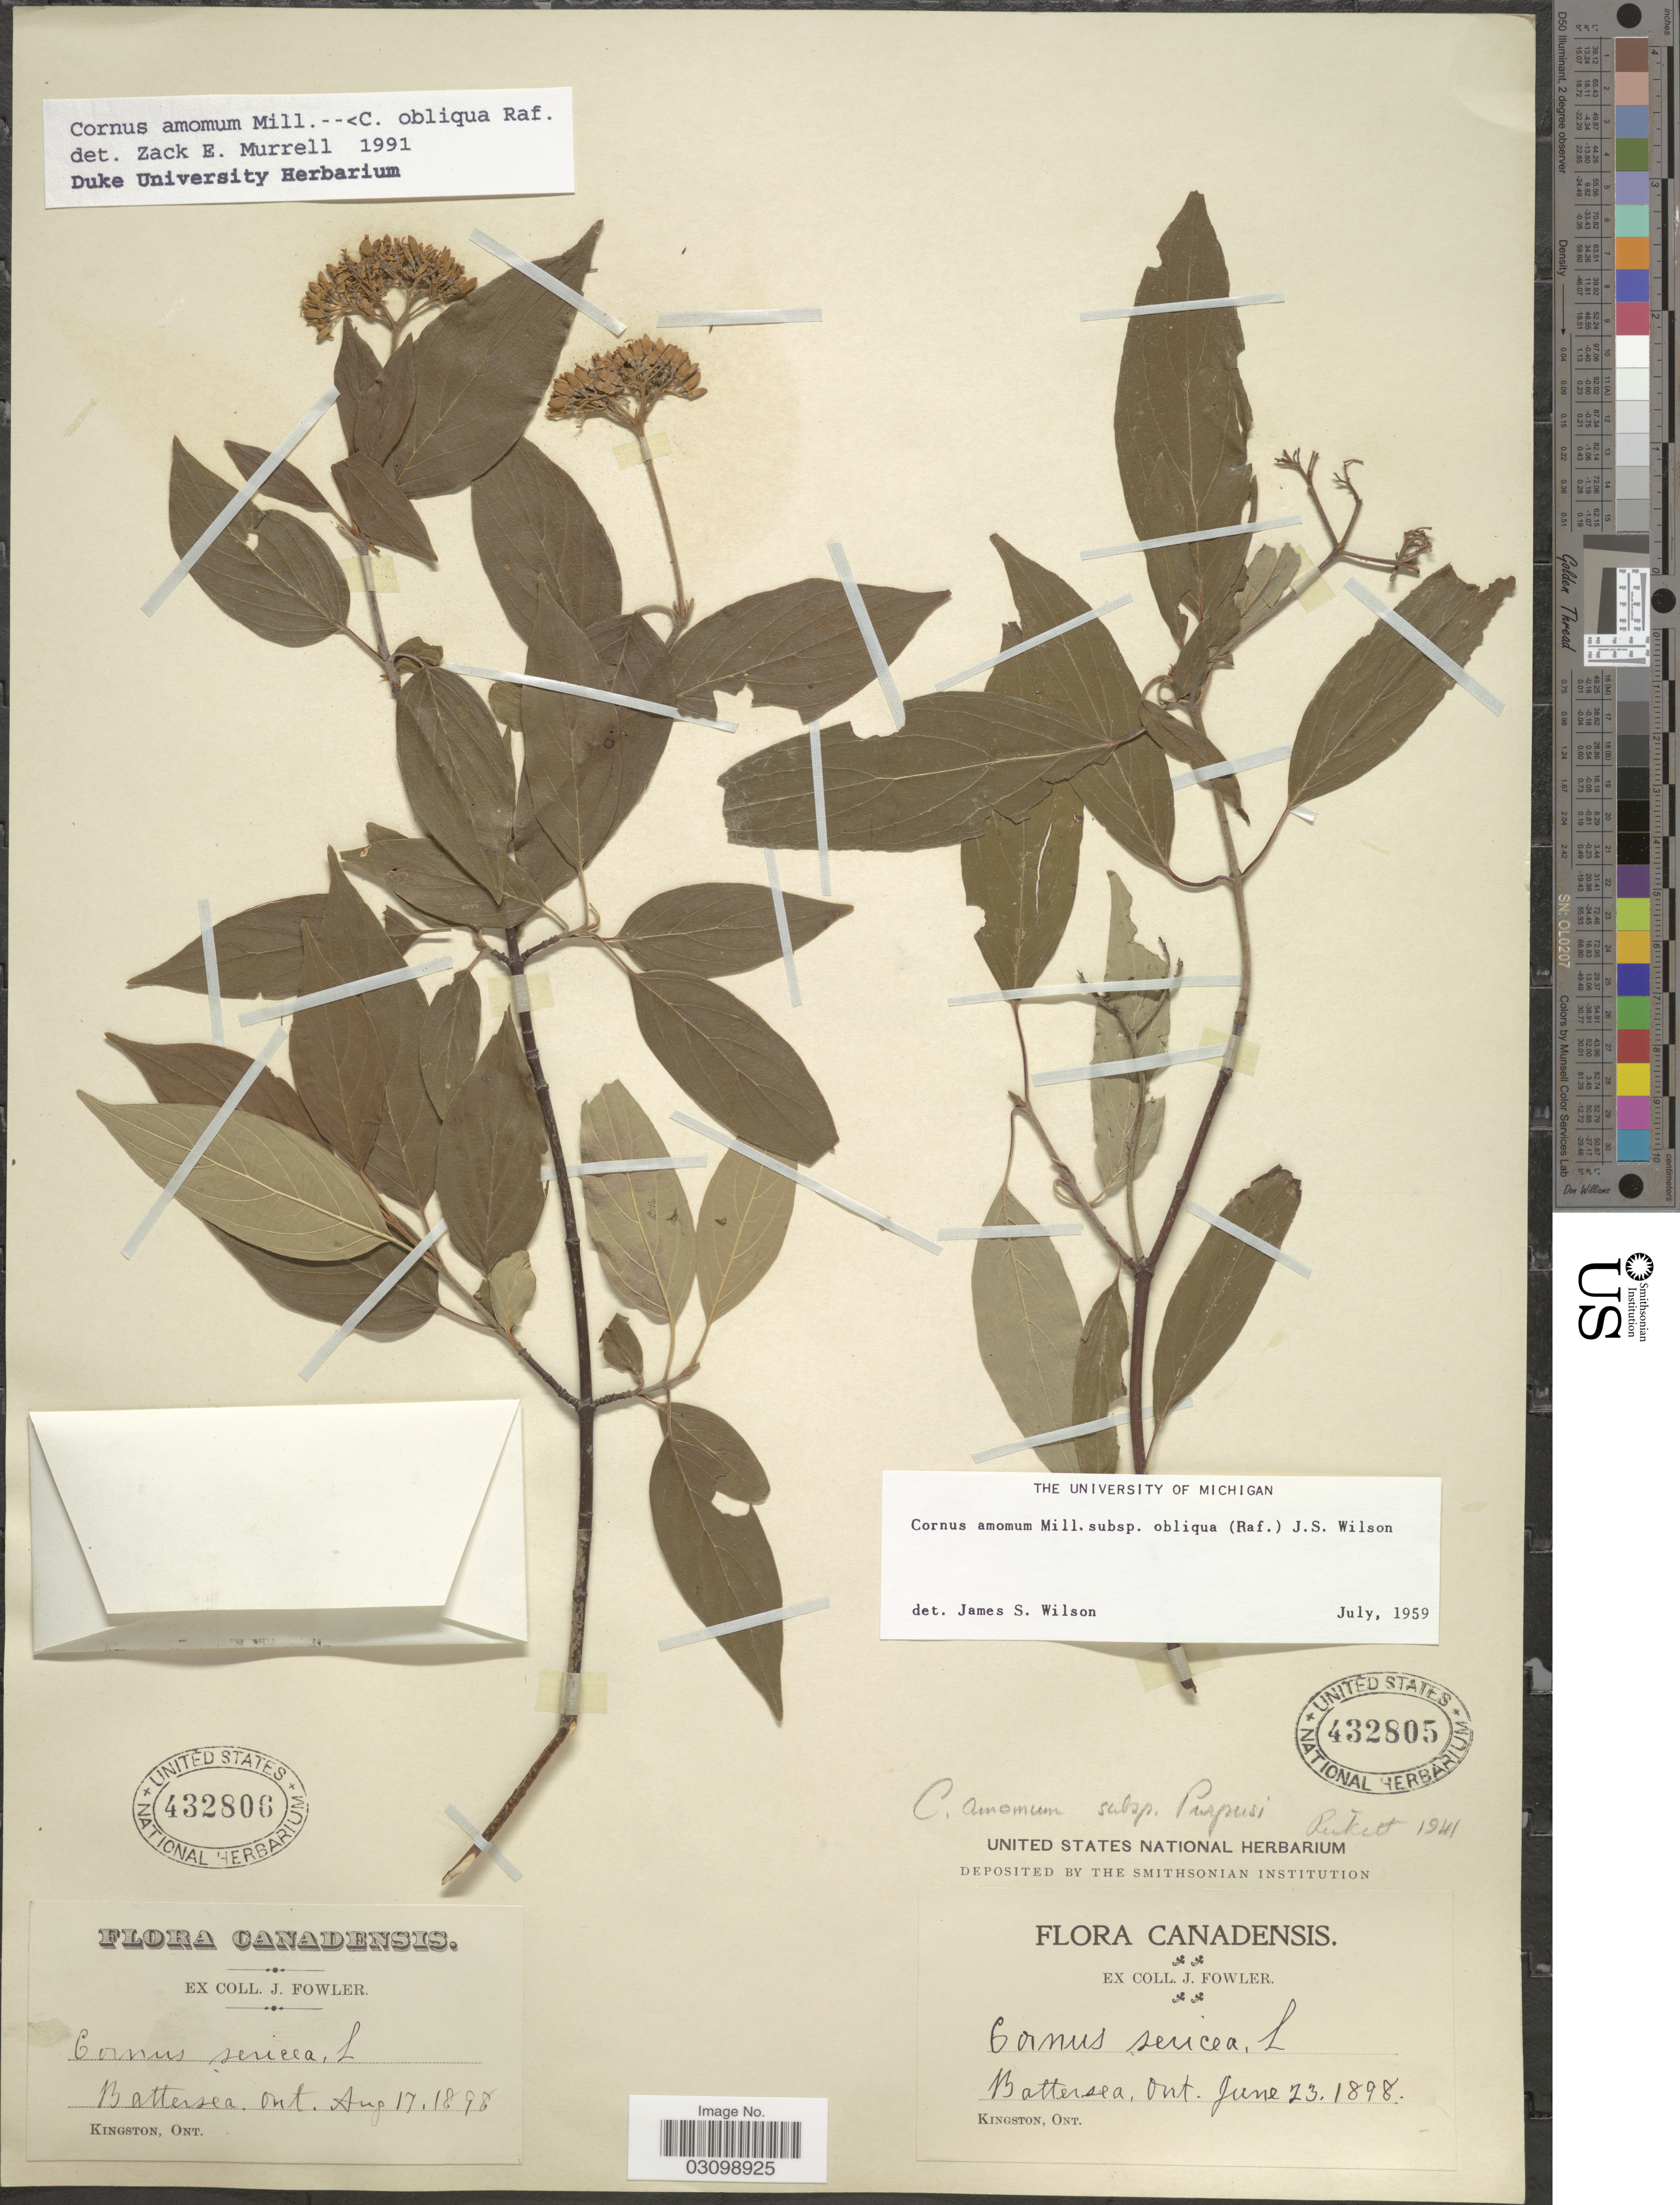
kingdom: Plantae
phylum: Tracheophyta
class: Magnoliopsida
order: Cornales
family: Cornaceae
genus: Cornus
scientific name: Cornus amomum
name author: Mill.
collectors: J. Fowler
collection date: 1898-08-17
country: Canada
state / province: Ontario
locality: Battersea.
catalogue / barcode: US 432806